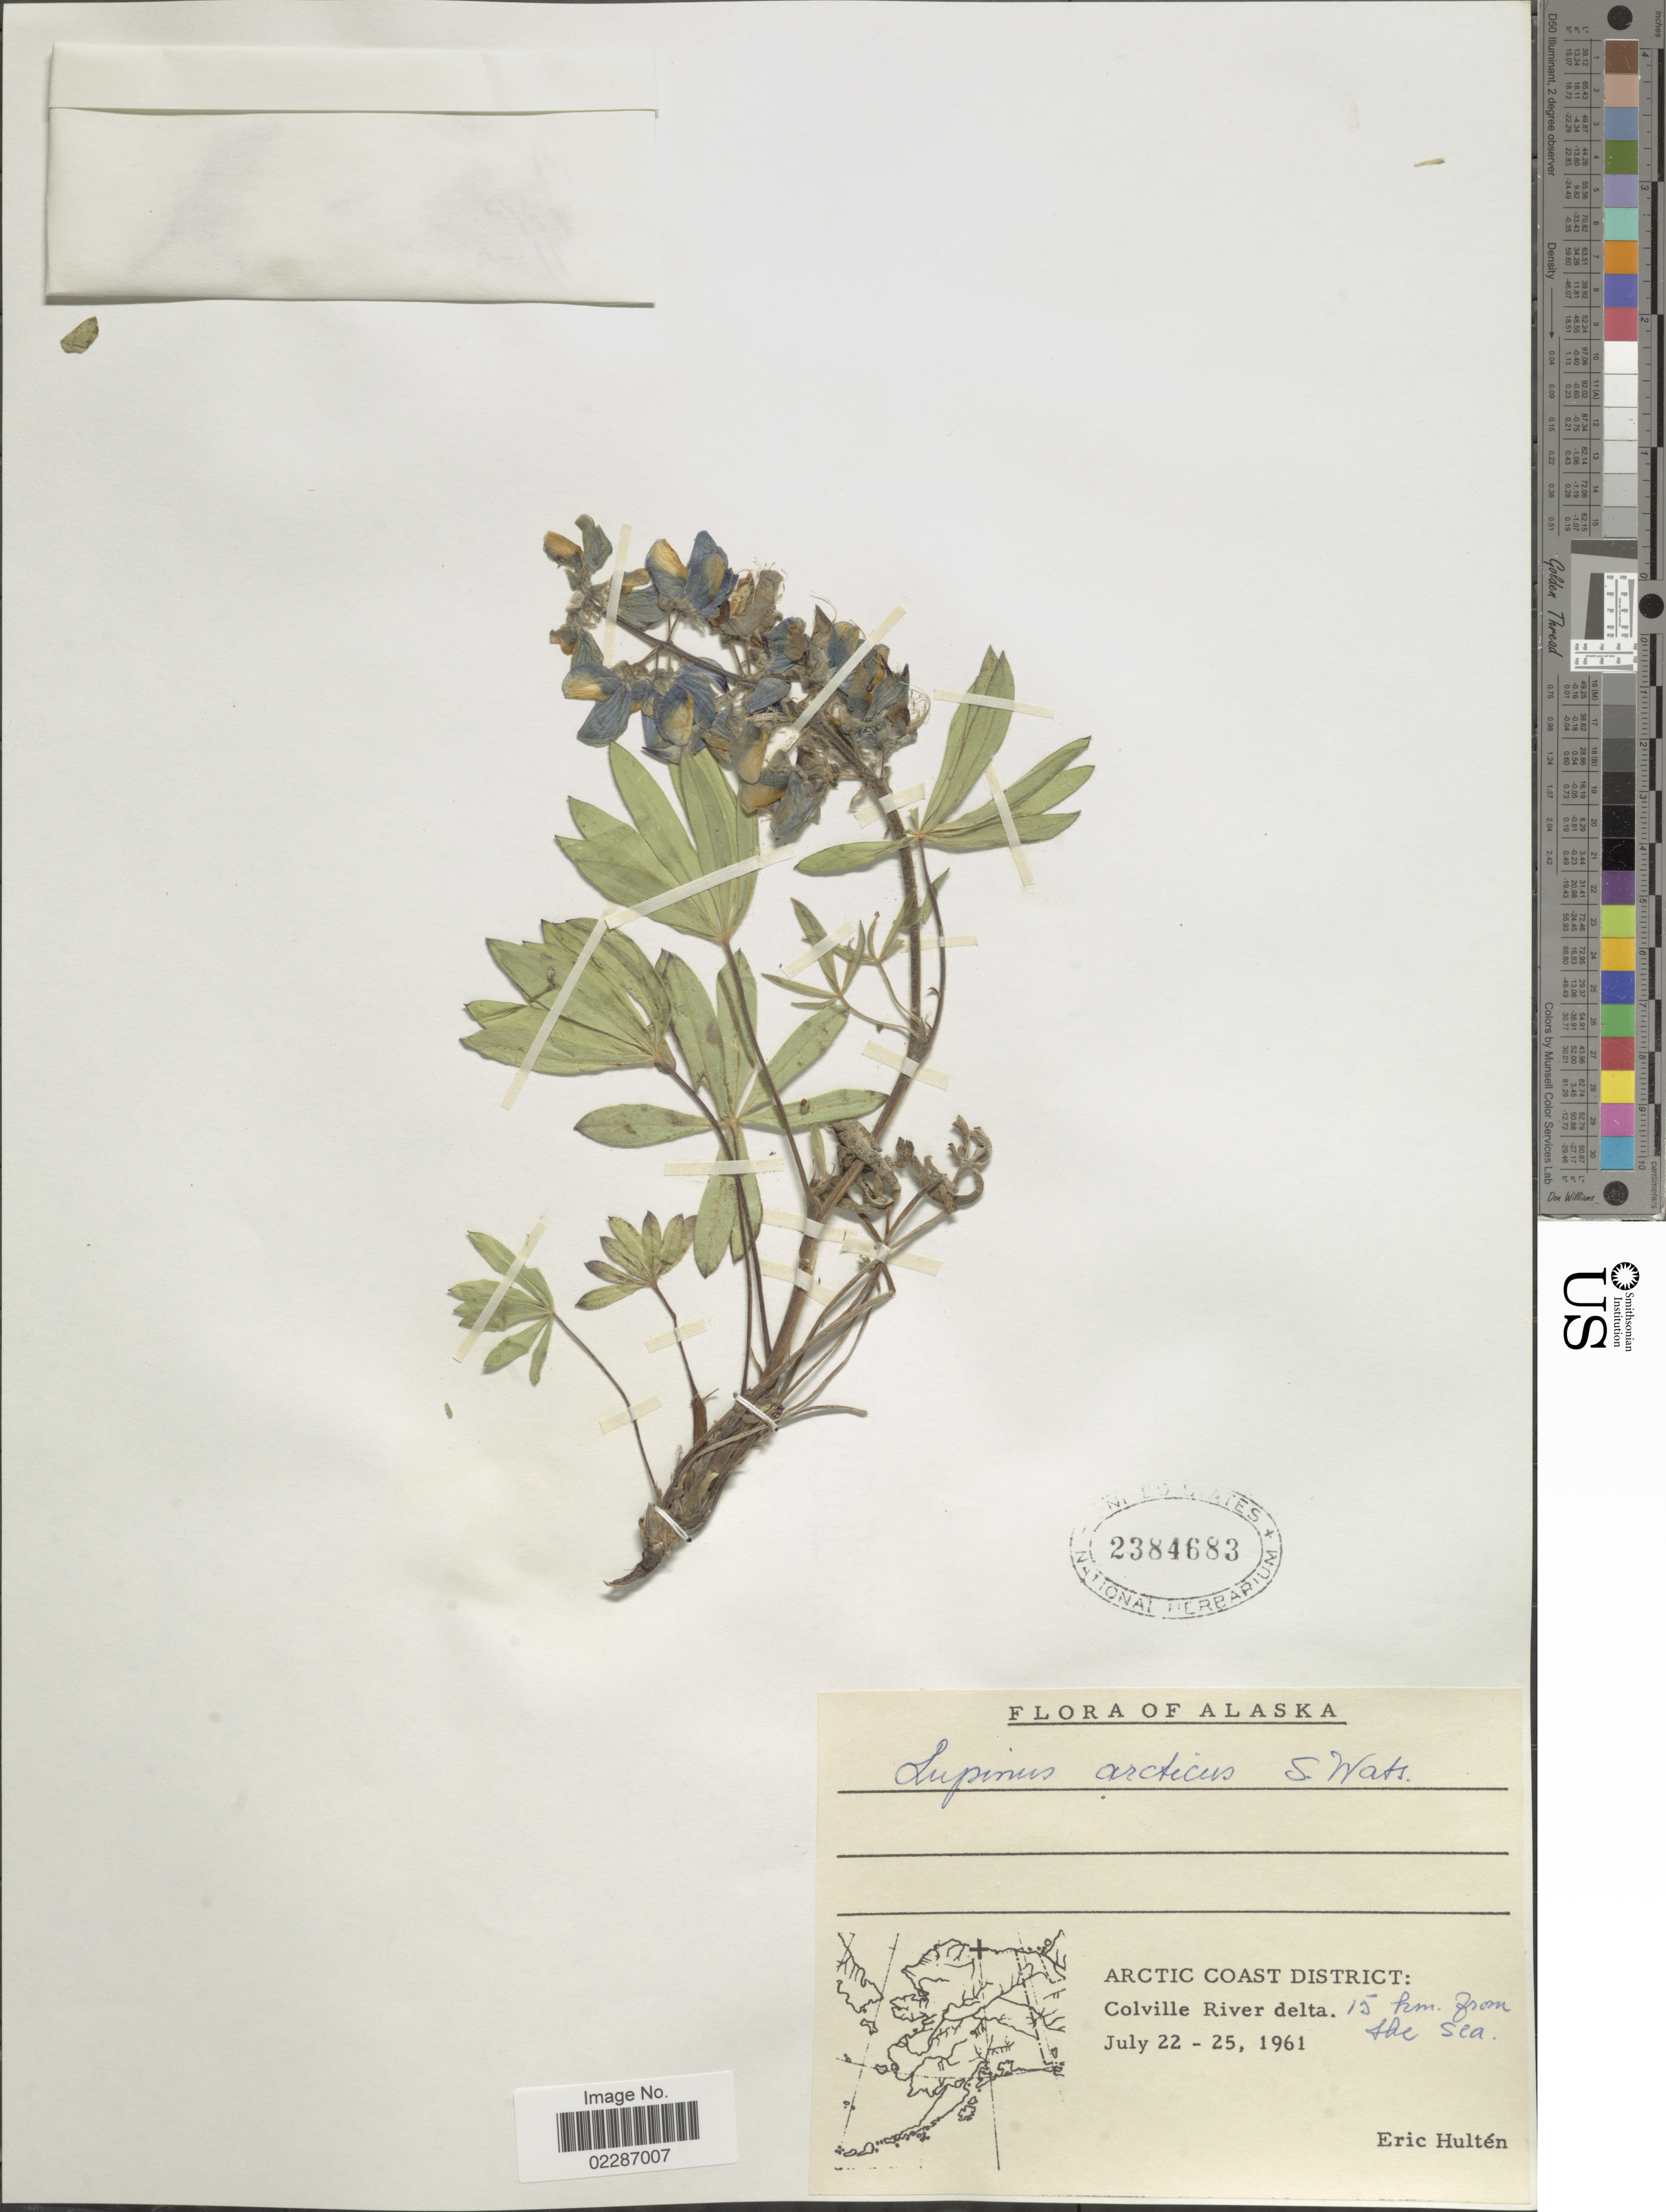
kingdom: Plantae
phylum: Tracheophyta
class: Magnoliopsida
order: Fabales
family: Fabaceae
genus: Lupinus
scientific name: Lupinus arcticus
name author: S. Watson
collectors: E. G. Hultén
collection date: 1961-07-22/1961-07-25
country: United States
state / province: Alaska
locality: Arctic Coast District: Colville River Delta, 15 km. from the sea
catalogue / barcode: US 2384683